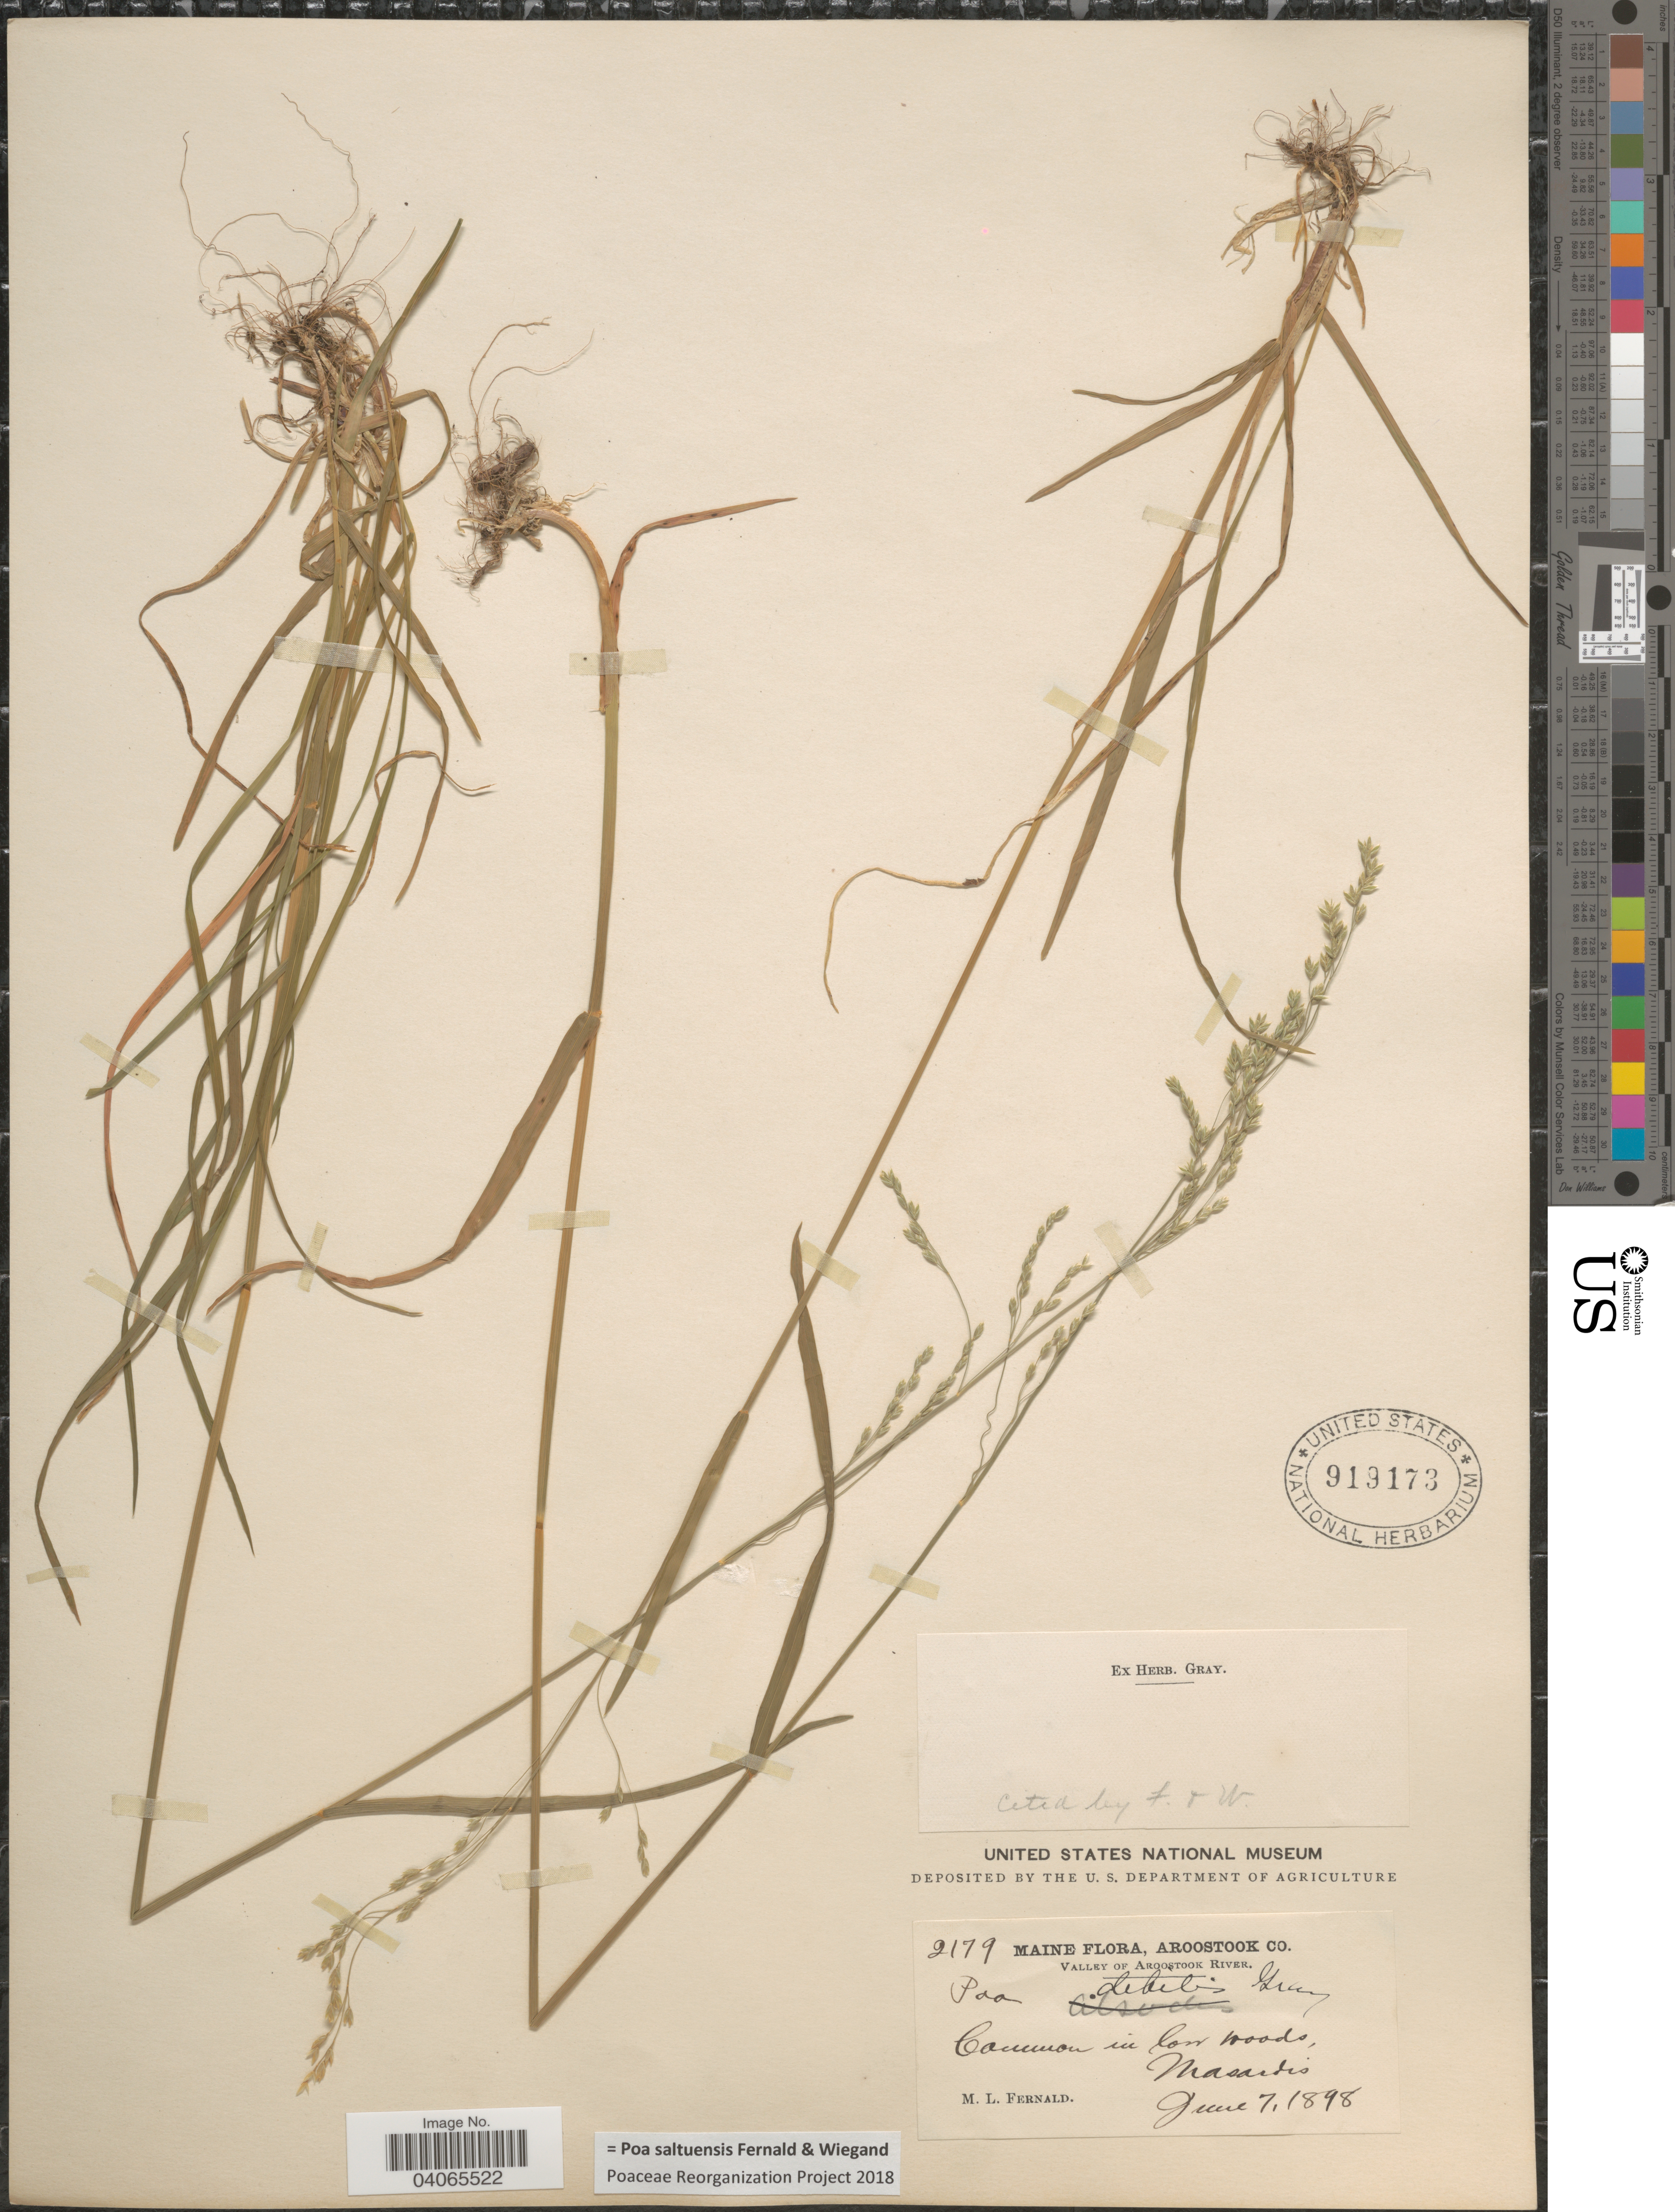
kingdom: Plantae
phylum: Tracheophyta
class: Liliopsida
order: Poales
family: Poaceae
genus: Poa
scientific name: Poa saltuensis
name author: Fernald & Wiegand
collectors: M. L. Fernald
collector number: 2179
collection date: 1898-06-07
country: United States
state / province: Maine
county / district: Aroostook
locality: Valley of Aroostook River. Masardis.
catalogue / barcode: US 919173